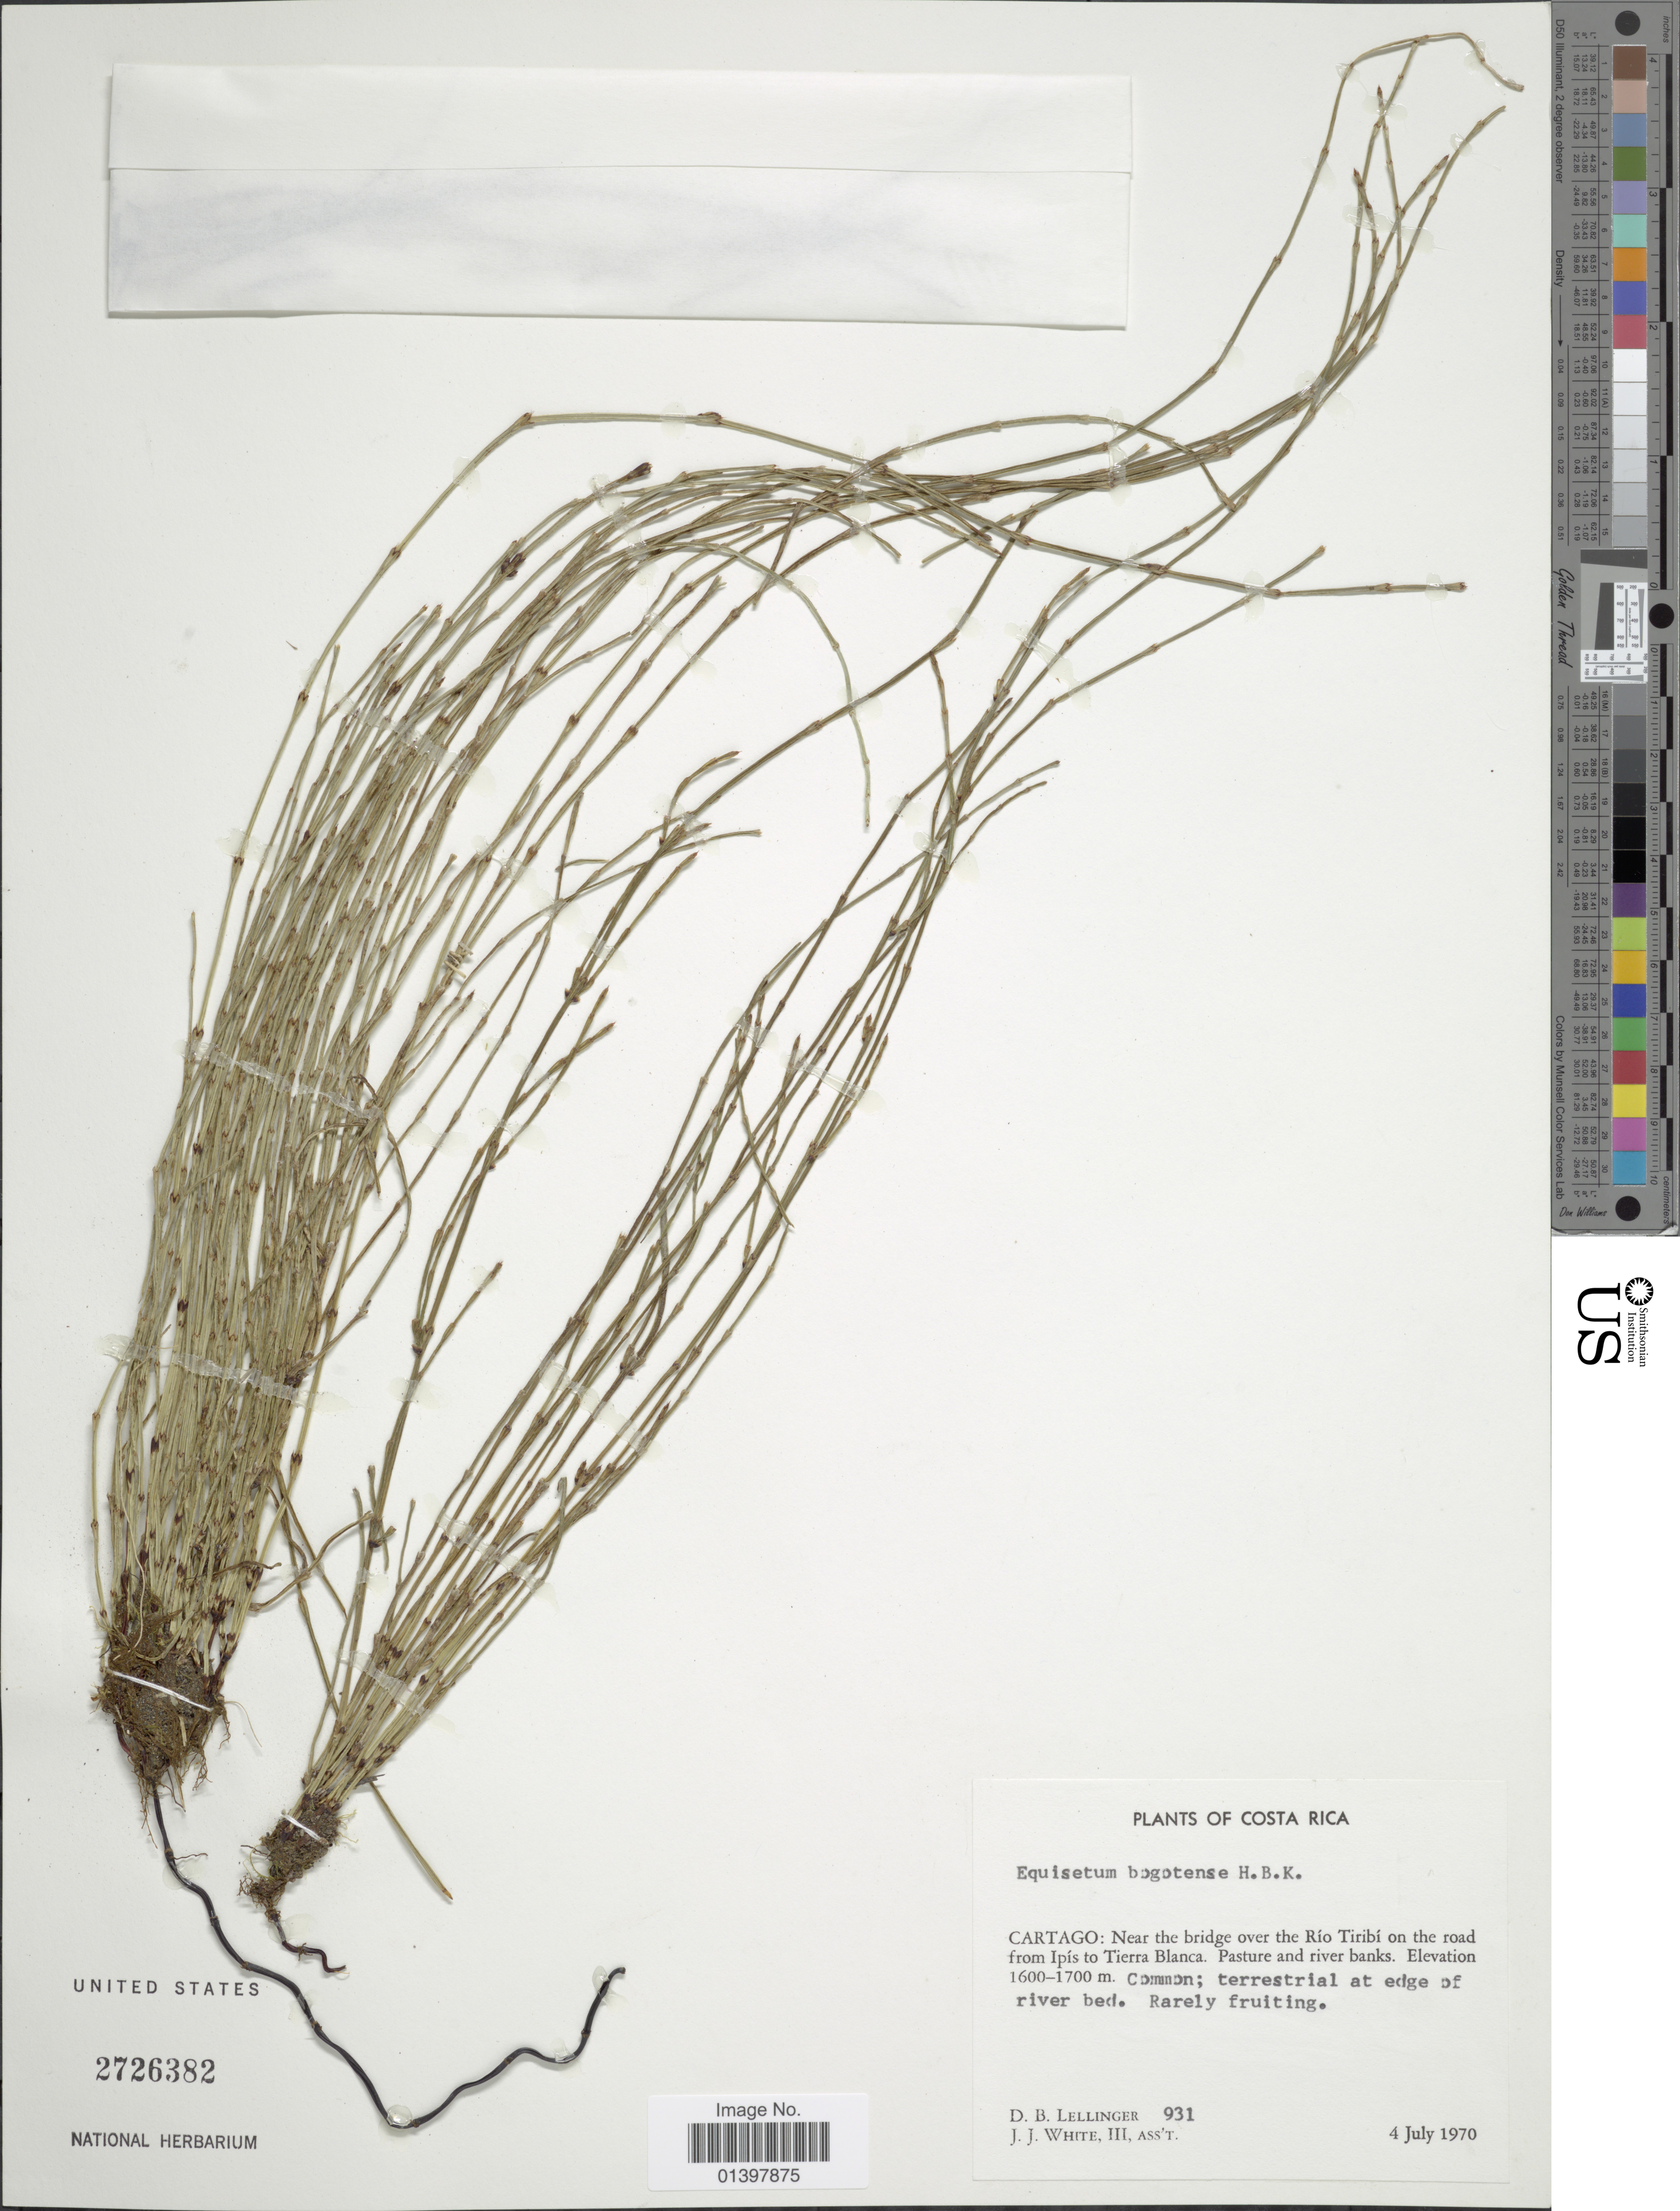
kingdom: Plantae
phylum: Tracheophyta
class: Polypodiopsida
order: Equisetales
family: Equisetaceae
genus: Equisetum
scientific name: Equisetum bogotense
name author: Kunth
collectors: D. B. Lellinger & J. J. White III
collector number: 931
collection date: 1970-07-04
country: Costa Rica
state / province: Cartago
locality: Near the bridge over the Río Tiribí on the road from Ipís to Tierra Blanca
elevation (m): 1600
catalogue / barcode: US 2726382